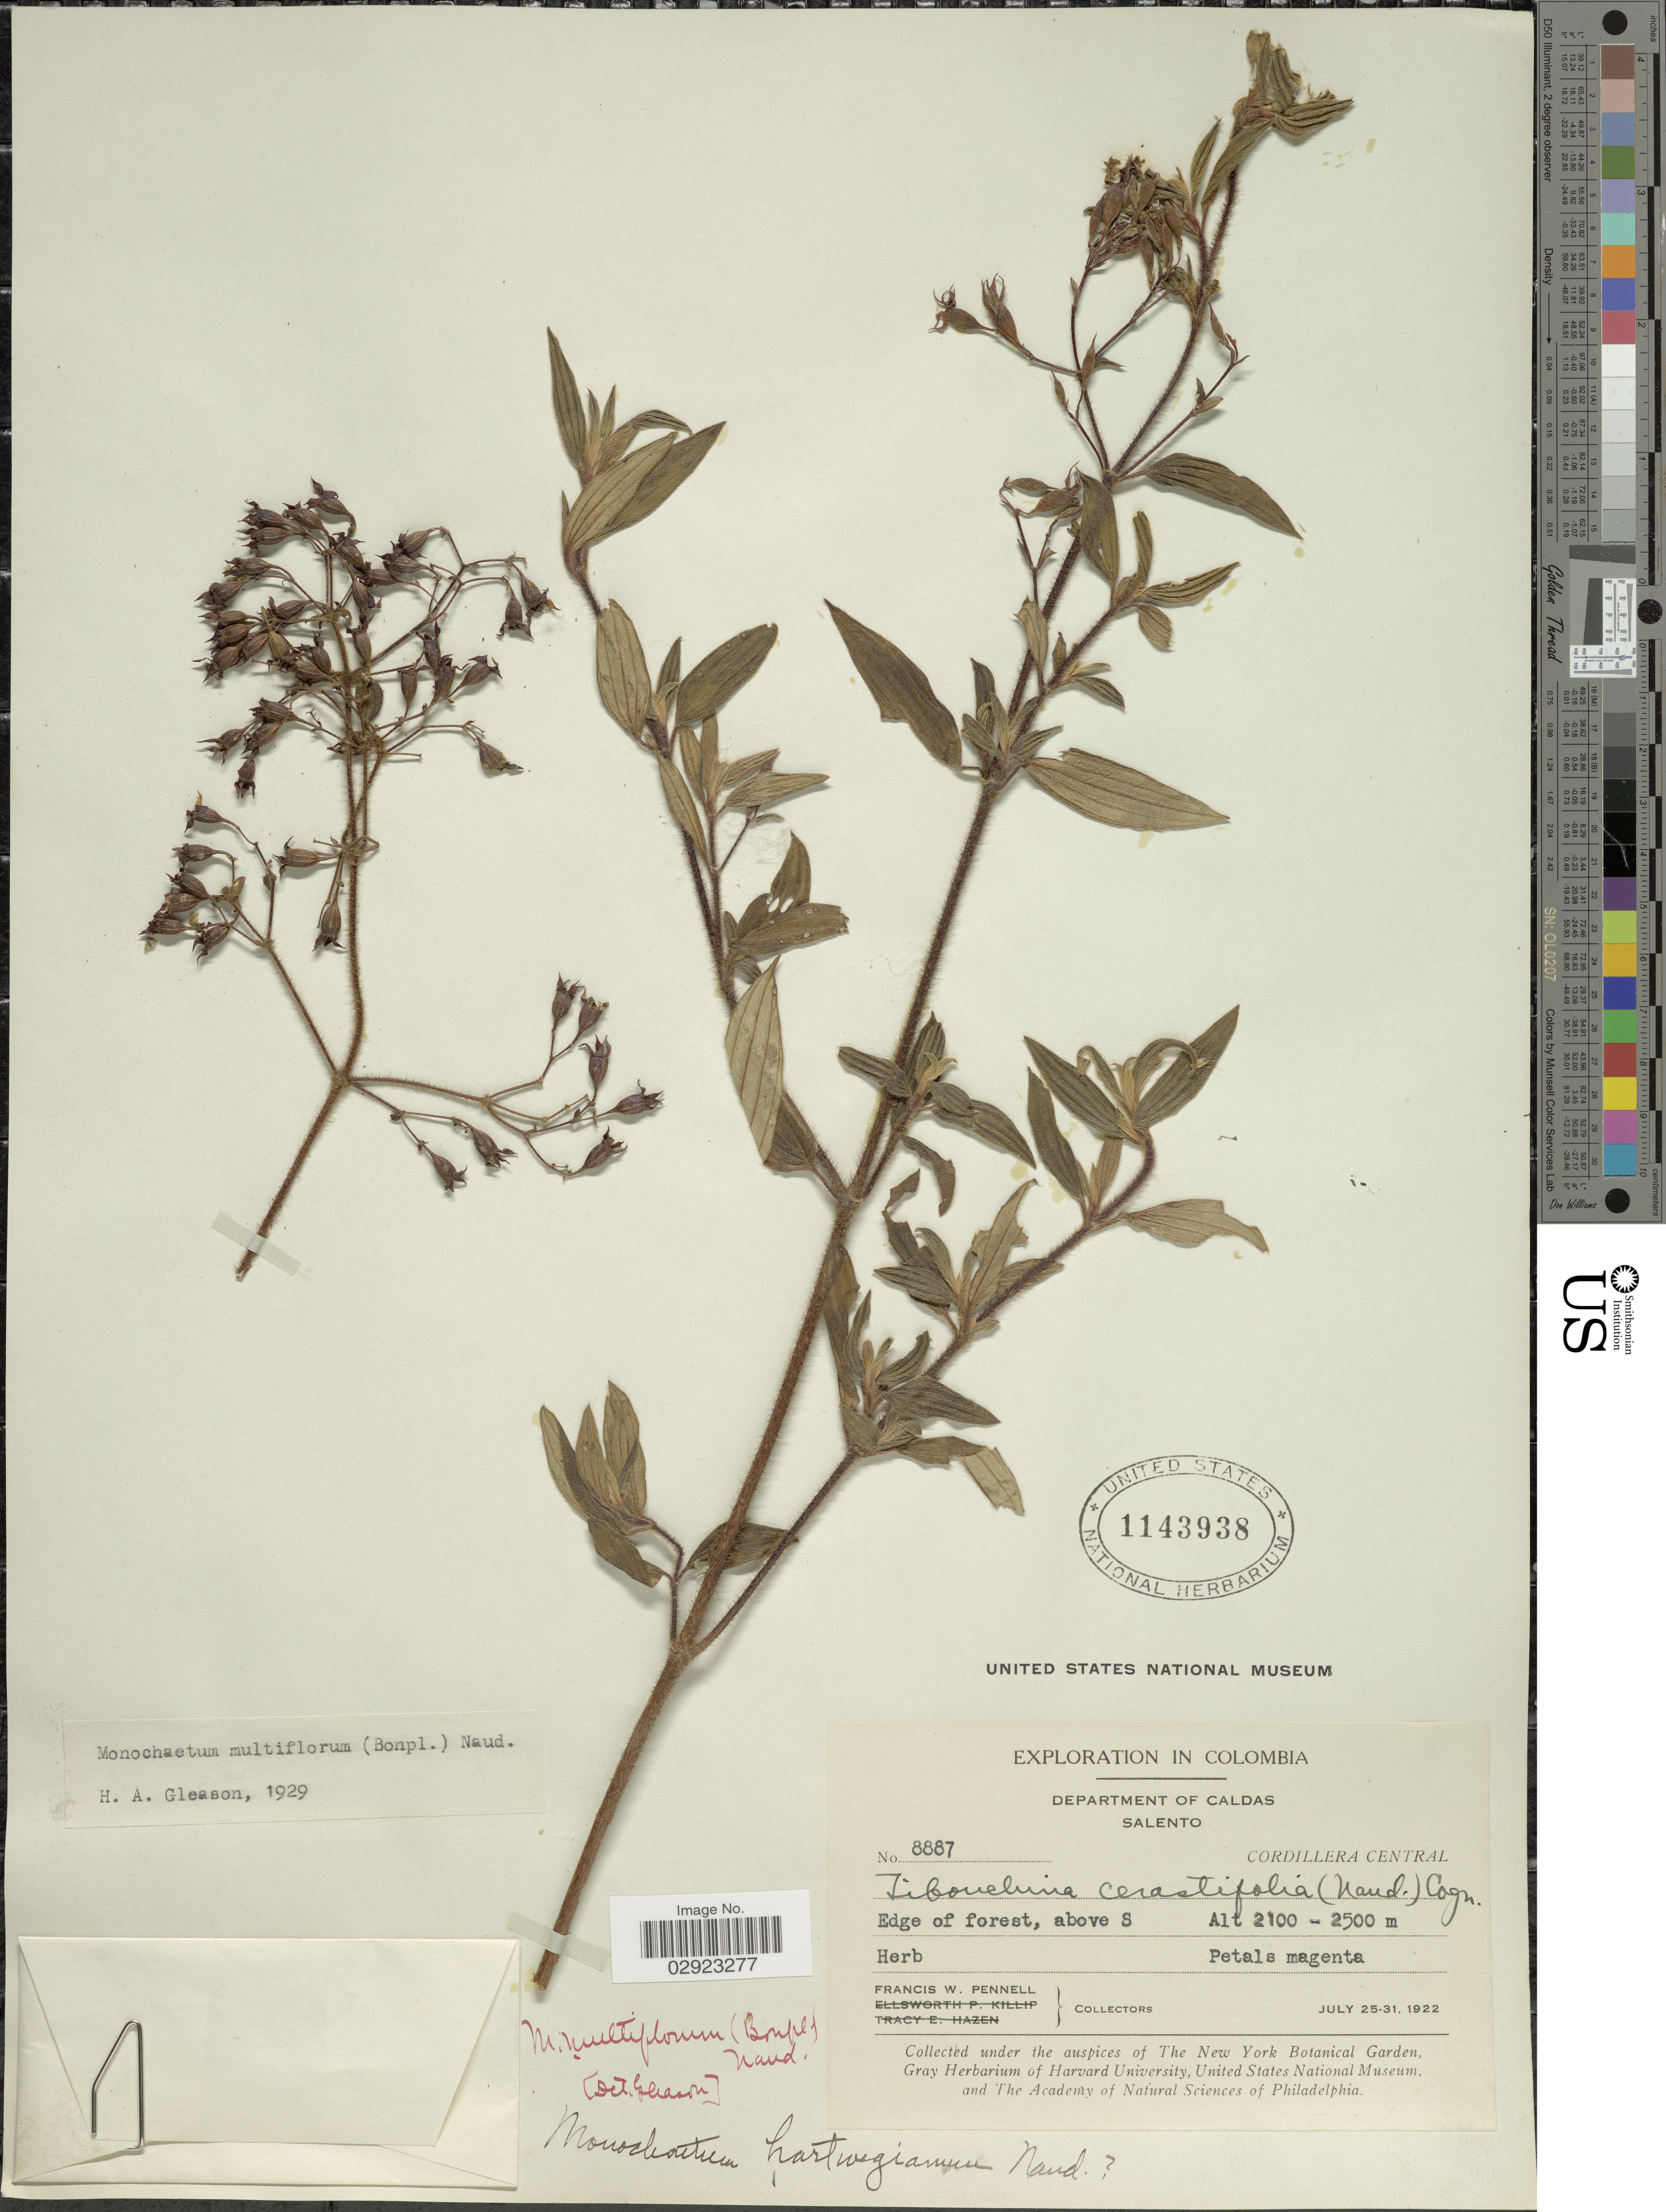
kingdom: Plantae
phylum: Tracheophyta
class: Magnoliopsida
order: Myrtales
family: Melastomataceae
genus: Monochaetum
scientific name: Monochaetum multiflorum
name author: (Bonpl.) Naudin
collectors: F. W. Pennell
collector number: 8887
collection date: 1922-07-25/1922-07-31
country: Colombia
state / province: Caldas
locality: Department of Caldas, Salento, Cordillera Central.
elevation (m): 2100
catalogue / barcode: US 1143938